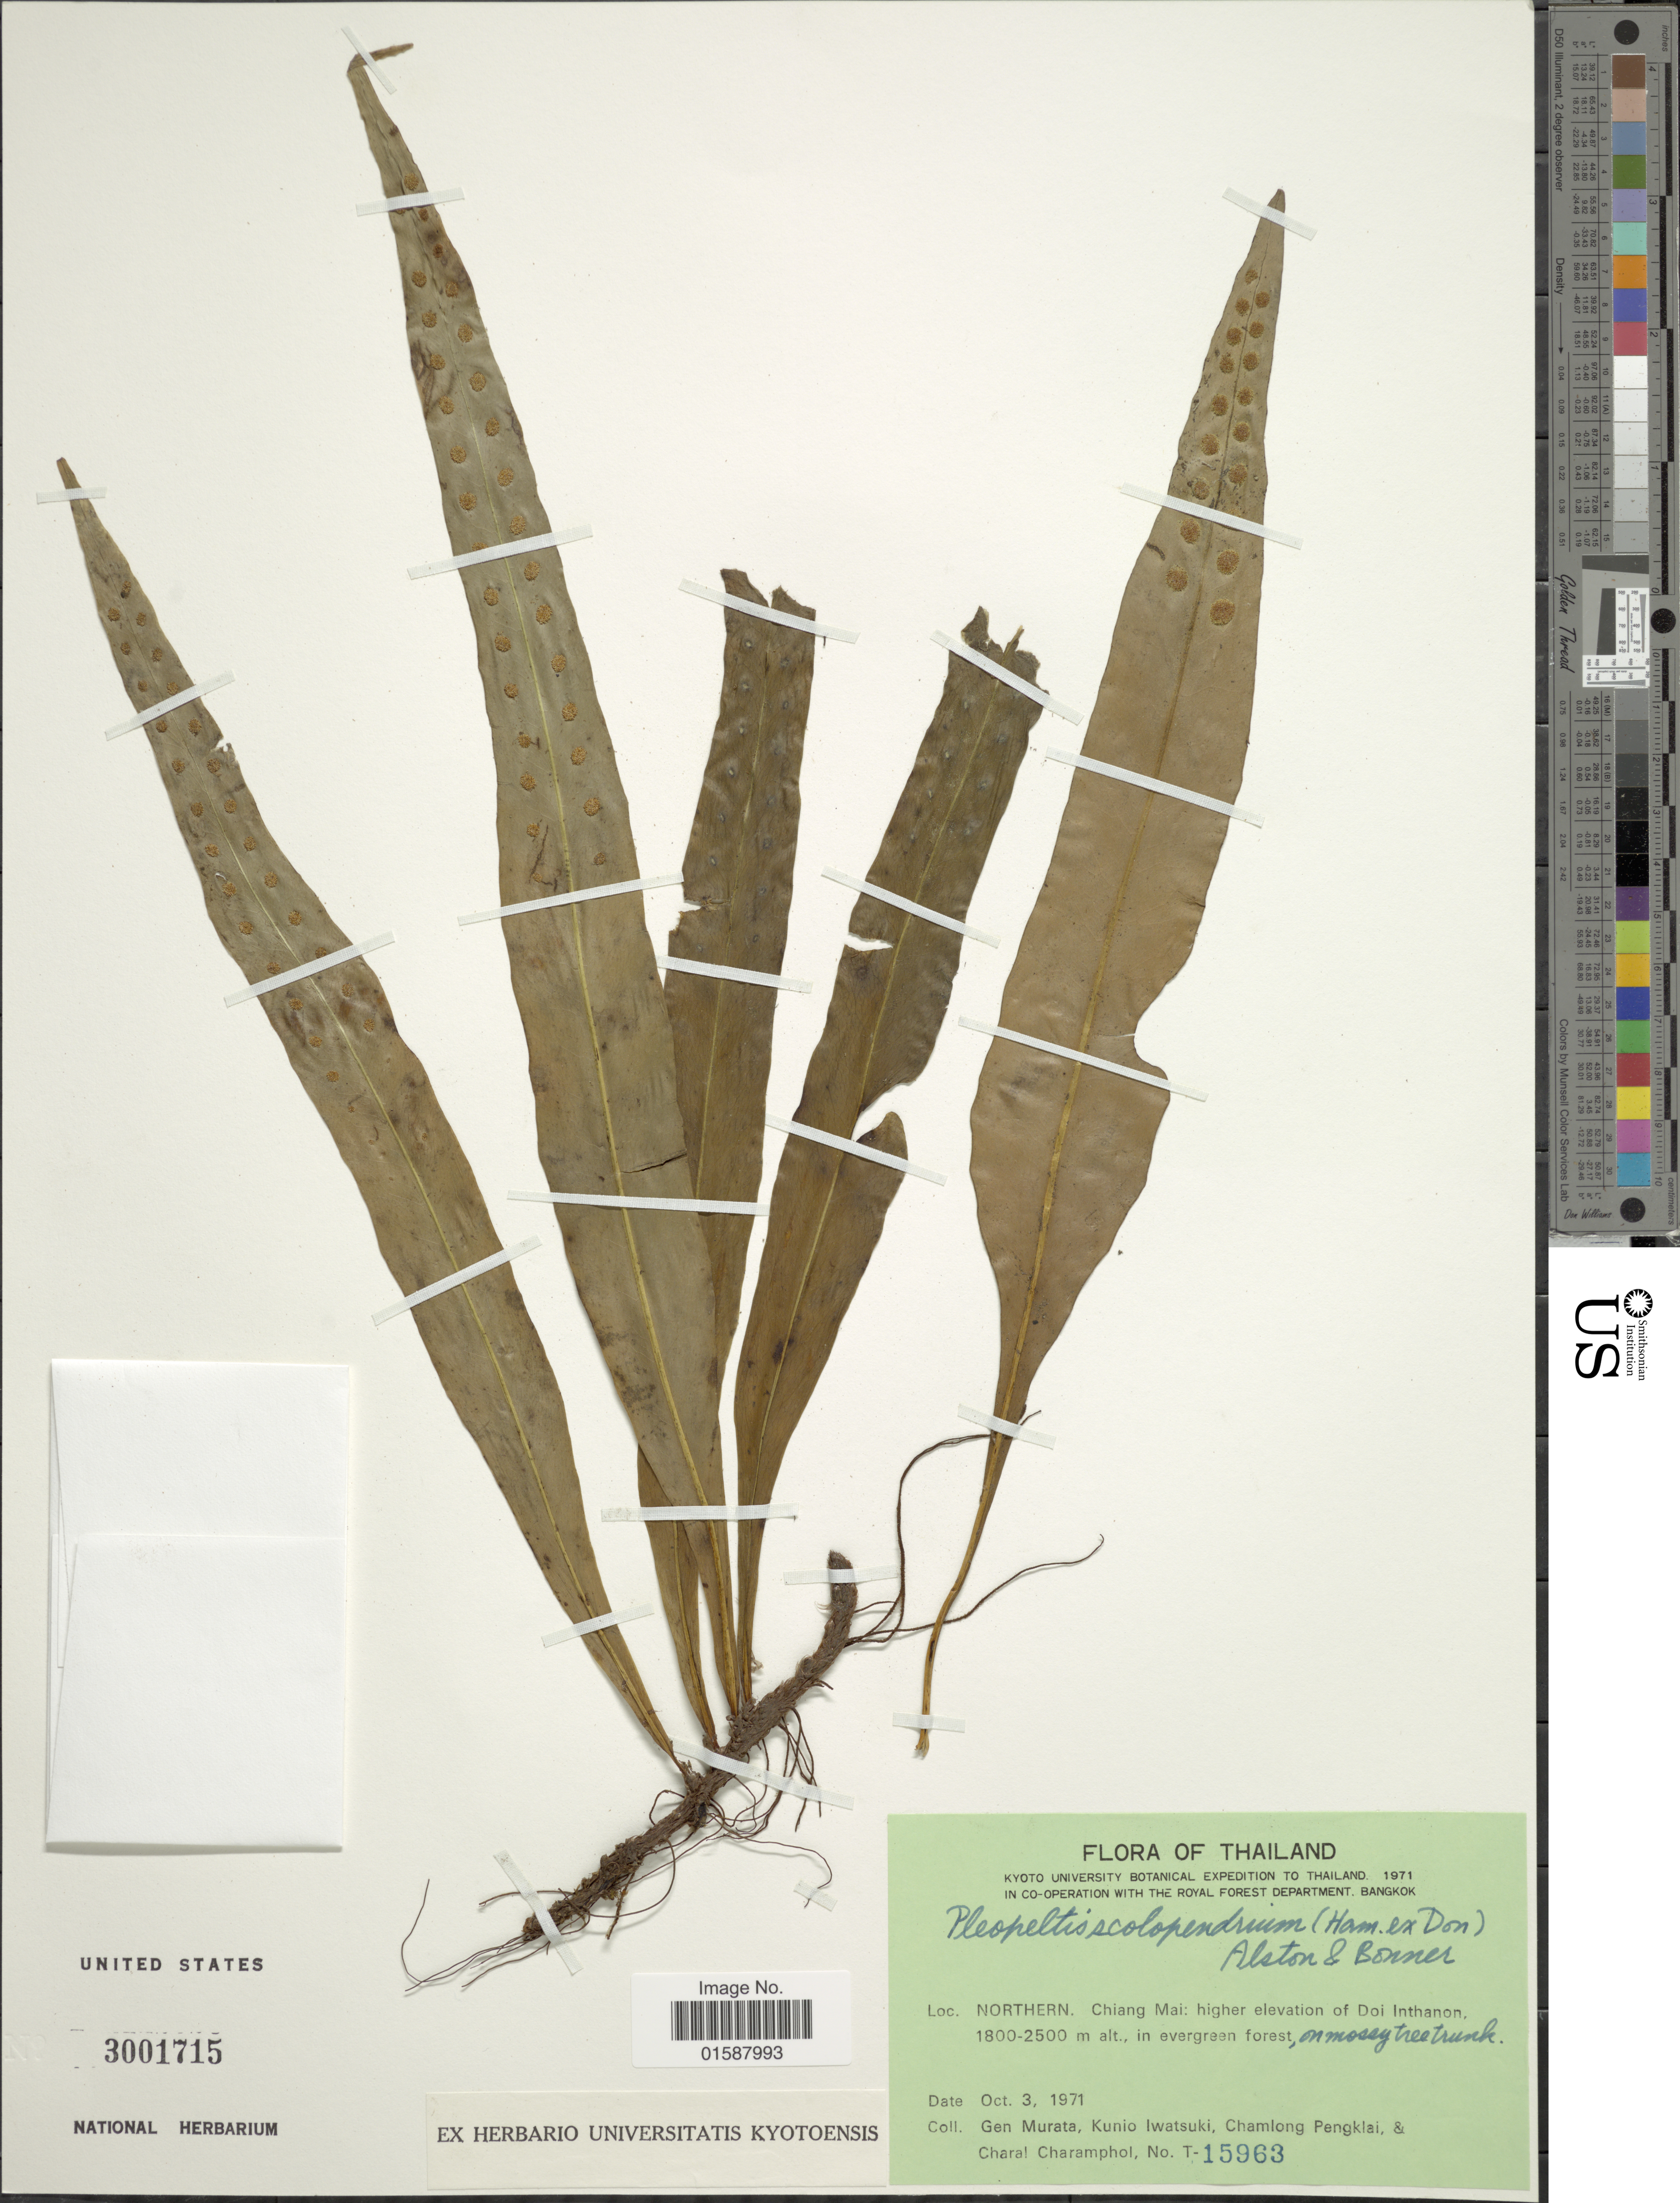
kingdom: Plantae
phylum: Tracheophyta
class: Polypodiopsida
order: Polypodiales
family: Polypodiaceae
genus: Lepisorus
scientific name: Lepisorus scolopendrium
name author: (Buch.-Ham. ex D. Don) Mehra & Bir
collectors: G. Murata, K. Iwatsuki, C. Pengklai & C. Charamphol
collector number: T15963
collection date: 1971-10-03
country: Thailand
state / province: Chiang Mai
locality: Northern. Chiang Mai: higher elevation of Doi Inthanon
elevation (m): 1800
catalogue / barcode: US 3001715